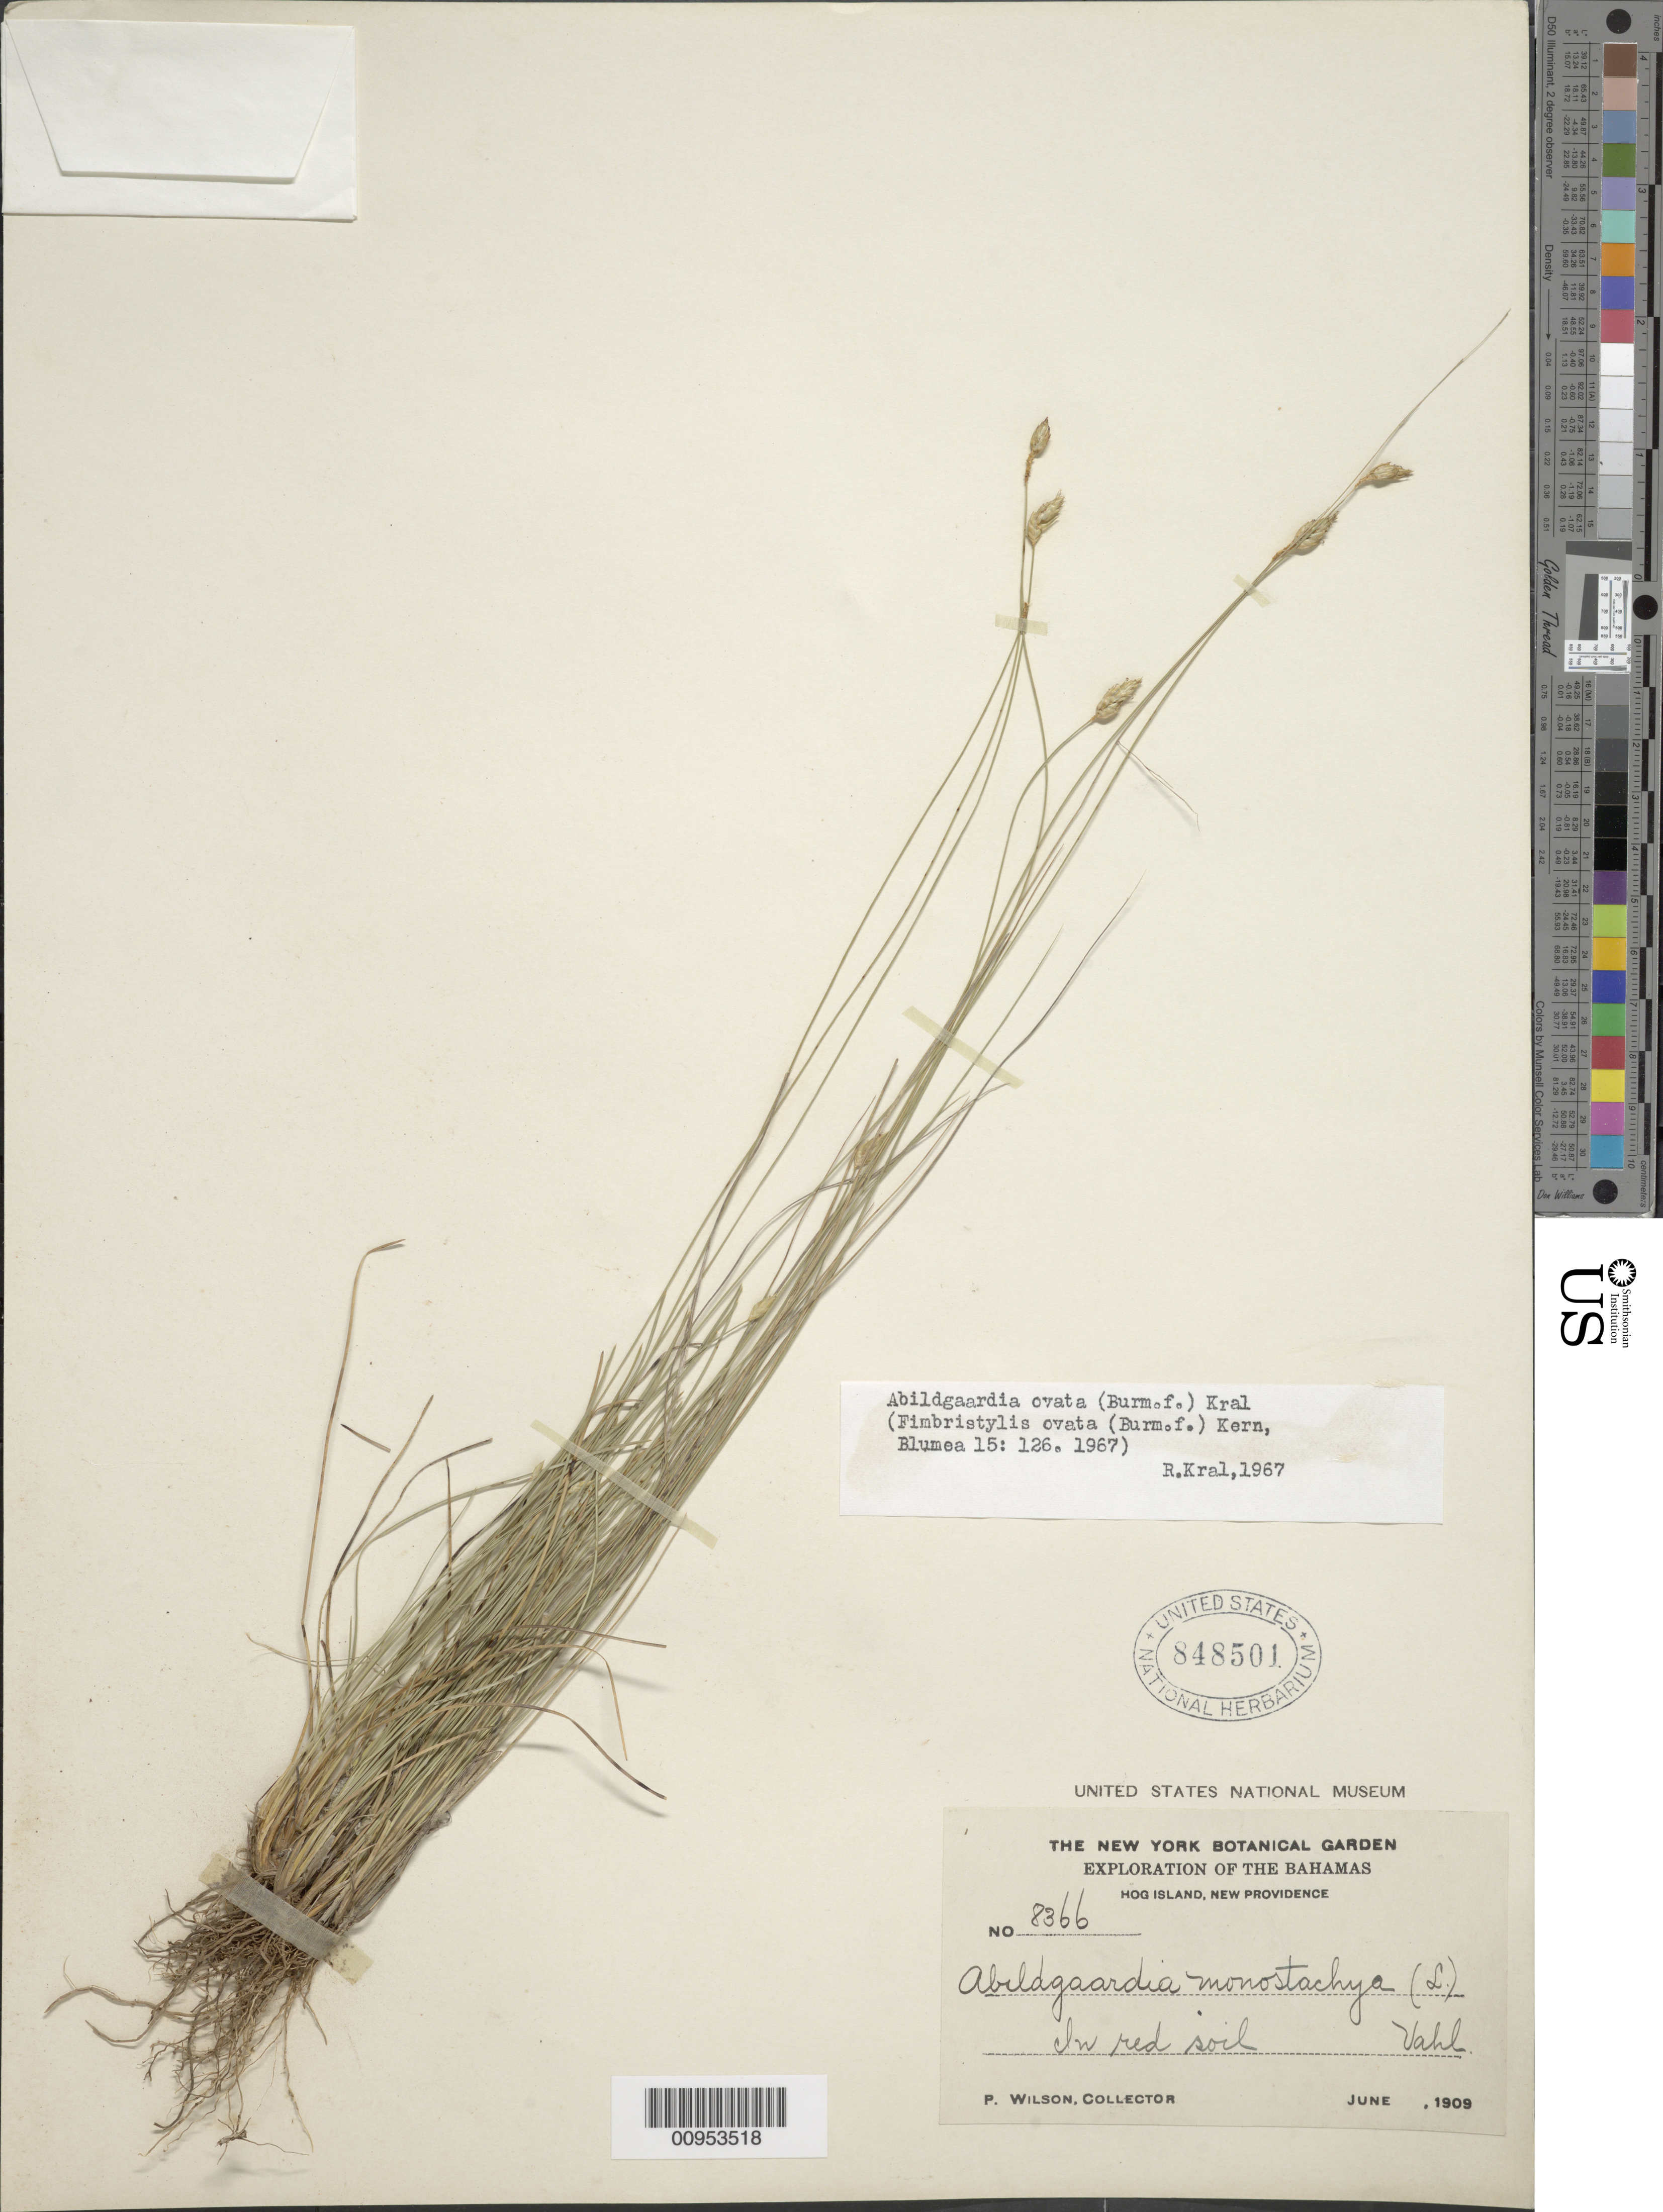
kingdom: Plantae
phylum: Tracheophyta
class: Liliopsida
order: Poales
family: Cyperaceae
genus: Abildgaardia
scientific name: Abildgaardia ovata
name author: (Burm. f.) Kral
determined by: Kral, Robert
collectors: P. Wilson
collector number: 8366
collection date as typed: Jun 1909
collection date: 1909-06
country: Bahamas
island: New Providence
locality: Hog Island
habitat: In red soil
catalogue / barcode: US 848501